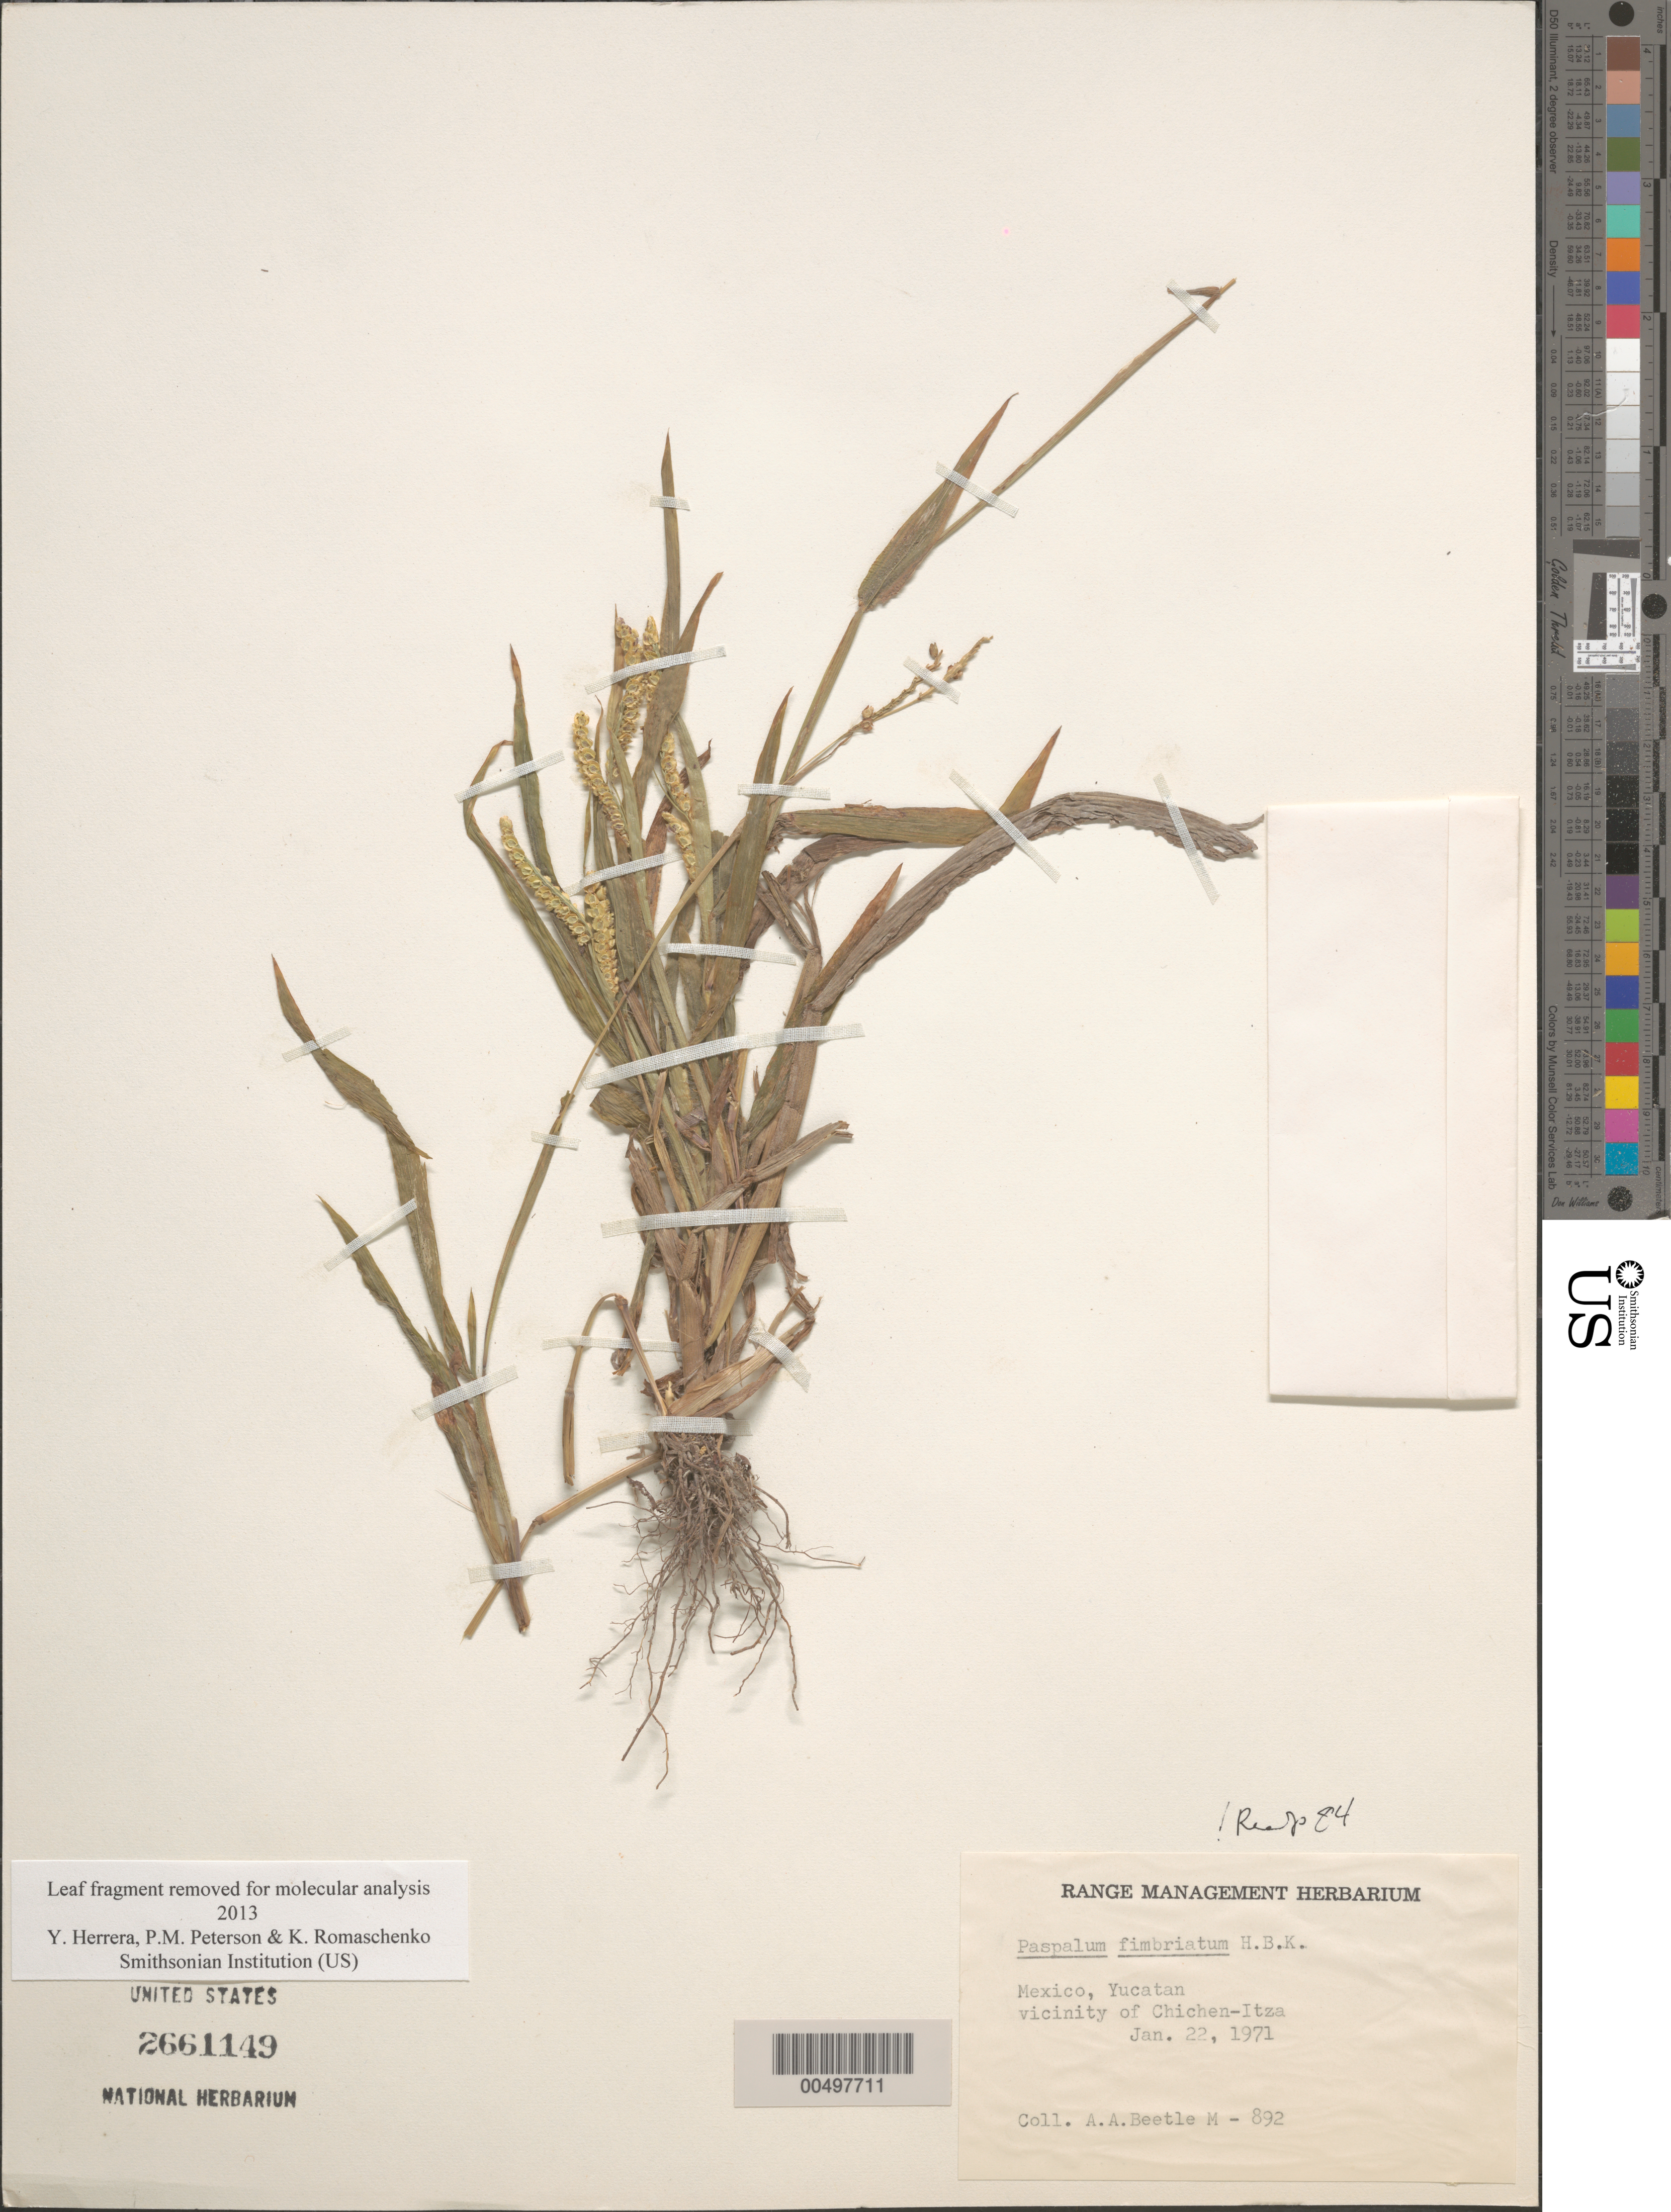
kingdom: Plantae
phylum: Tracheophyta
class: Liliopsida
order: Poales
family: Poaceae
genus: Paspalum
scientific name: Paspalum fimbriatum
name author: Kunth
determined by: Pohl, R. W.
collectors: A. A. Beetle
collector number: M-892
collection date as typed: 22 Jan 1971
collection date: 1971-01-22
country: Mexico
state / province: Yucatan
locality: Vicinity of Chichen Itza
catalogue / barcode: US 2661149